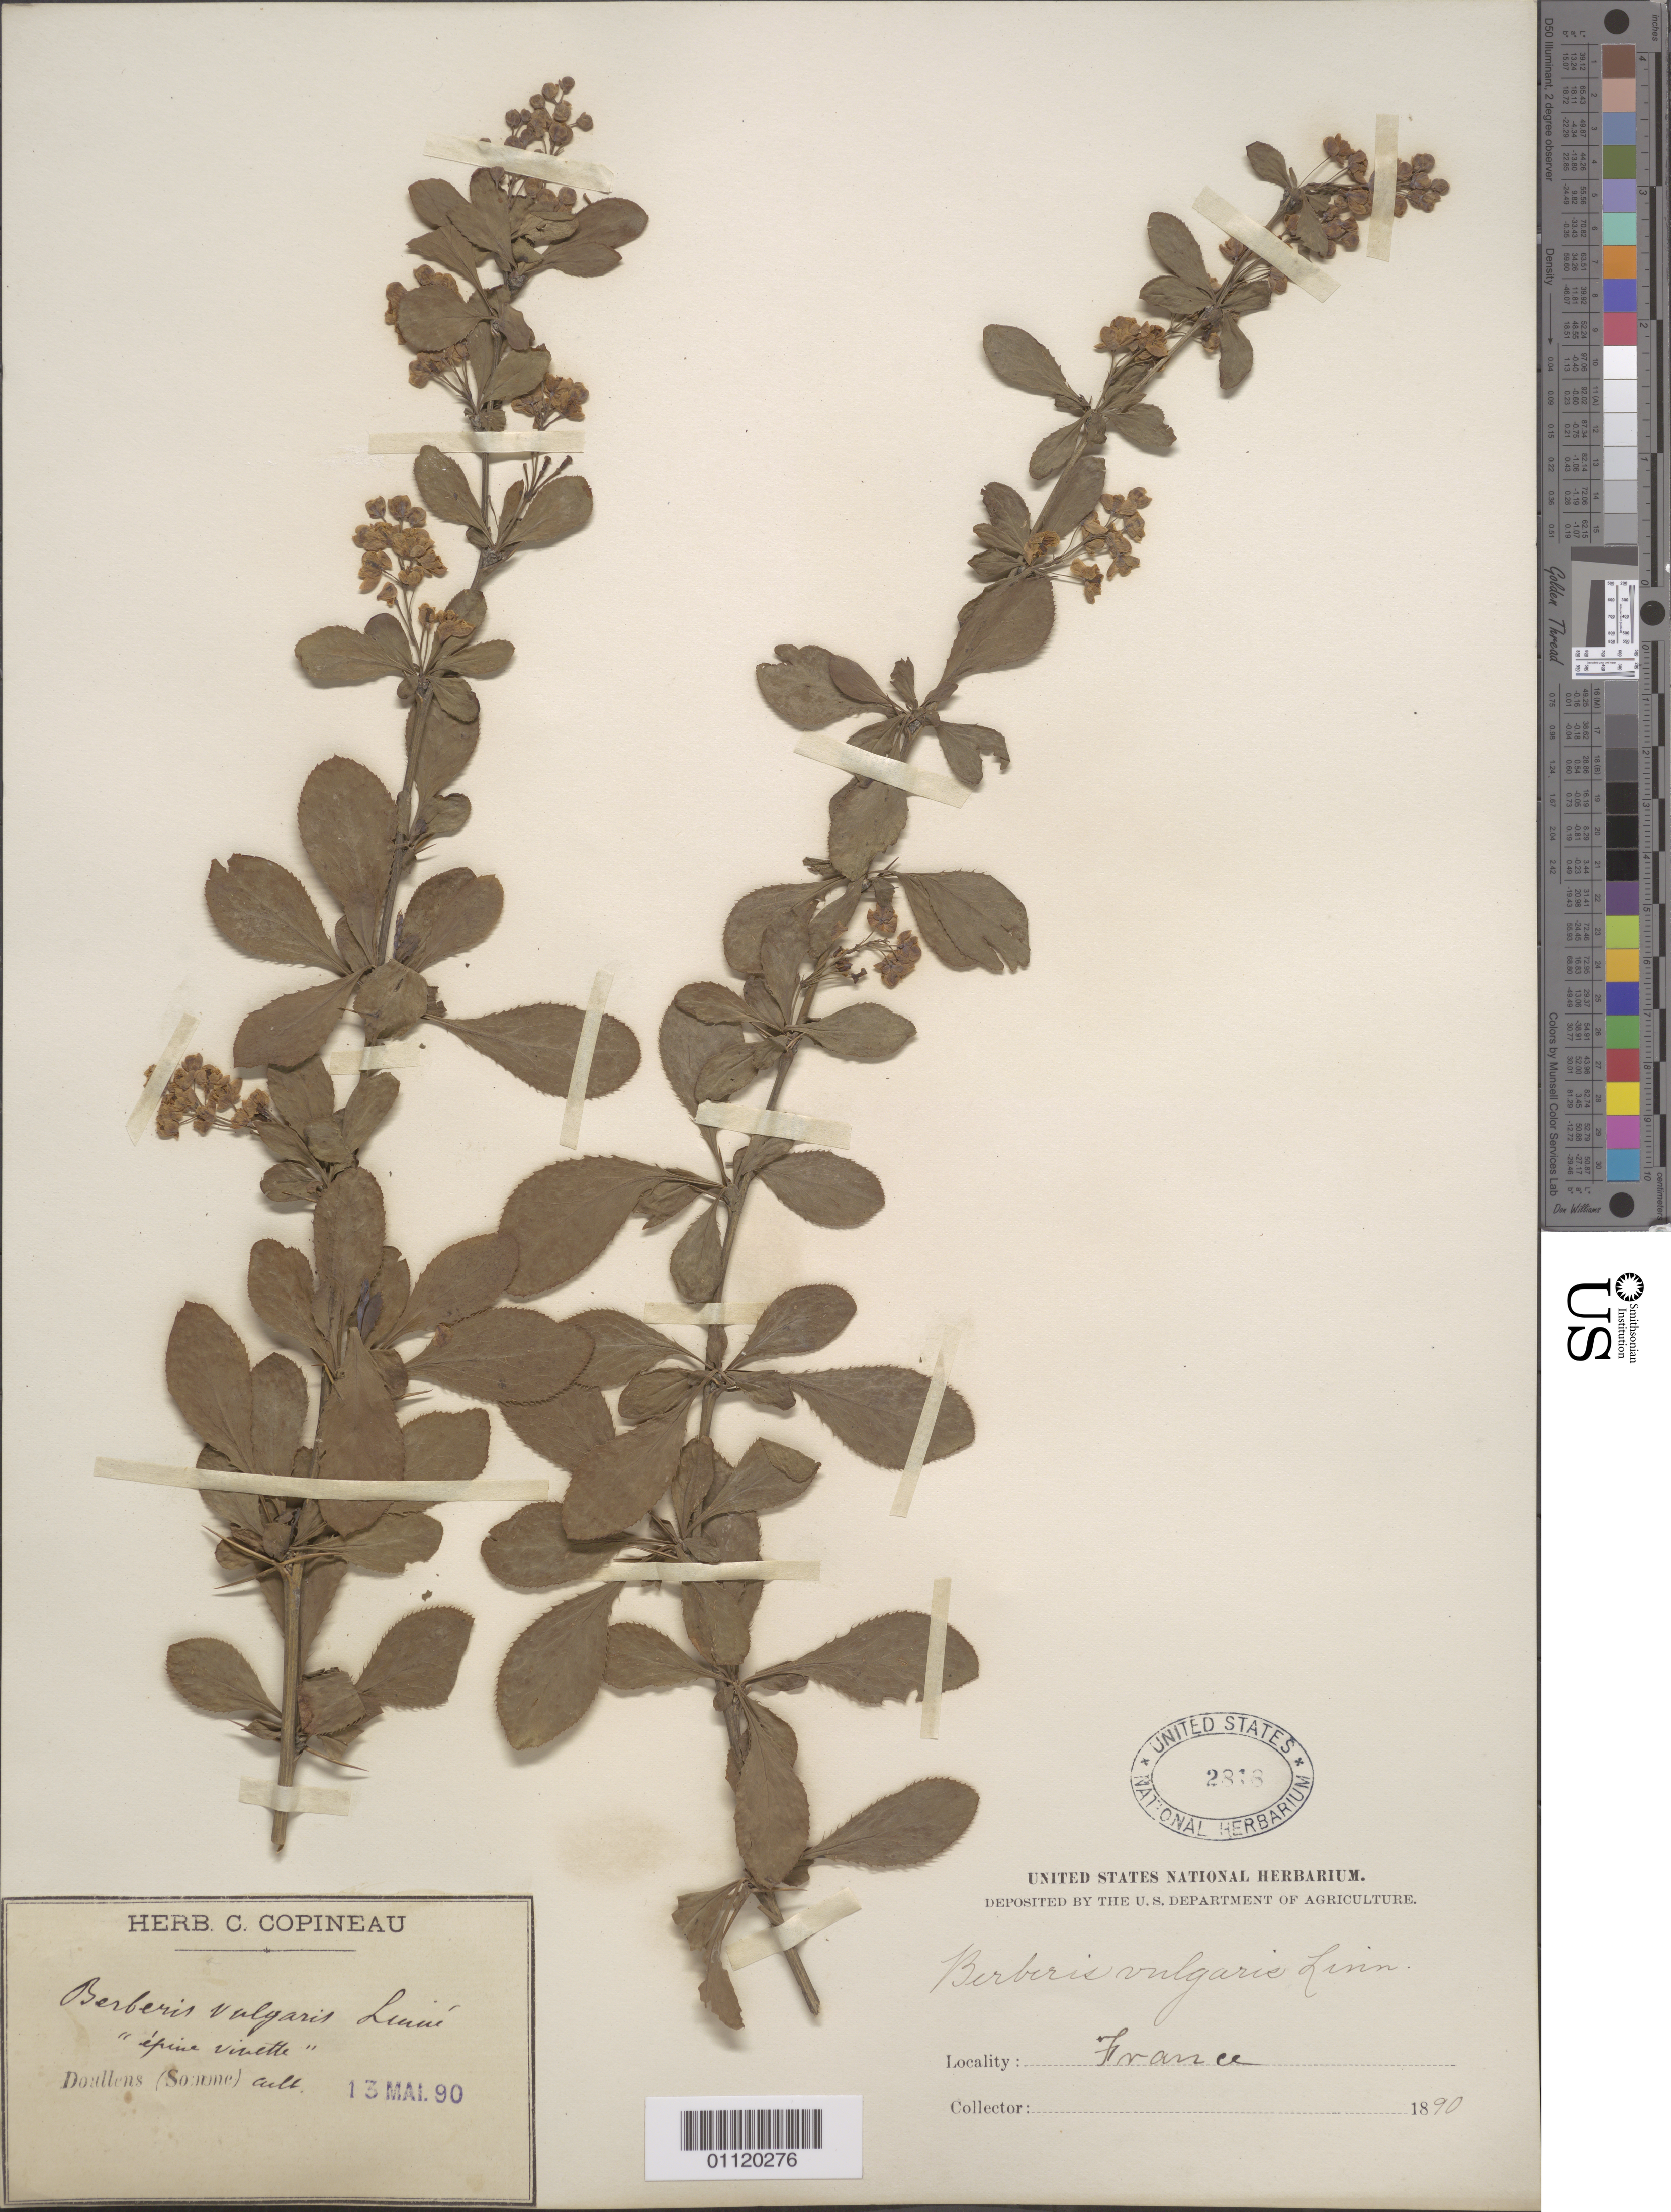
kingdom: Plantae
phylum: Tracheophyta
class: Magnoliopsida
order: Ranunculales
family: Berberidaceae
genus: Berberis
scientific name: Berberis vulgaris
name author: L.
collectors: C. Copineau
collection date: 1890-05-13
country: France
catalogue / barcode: US 2848